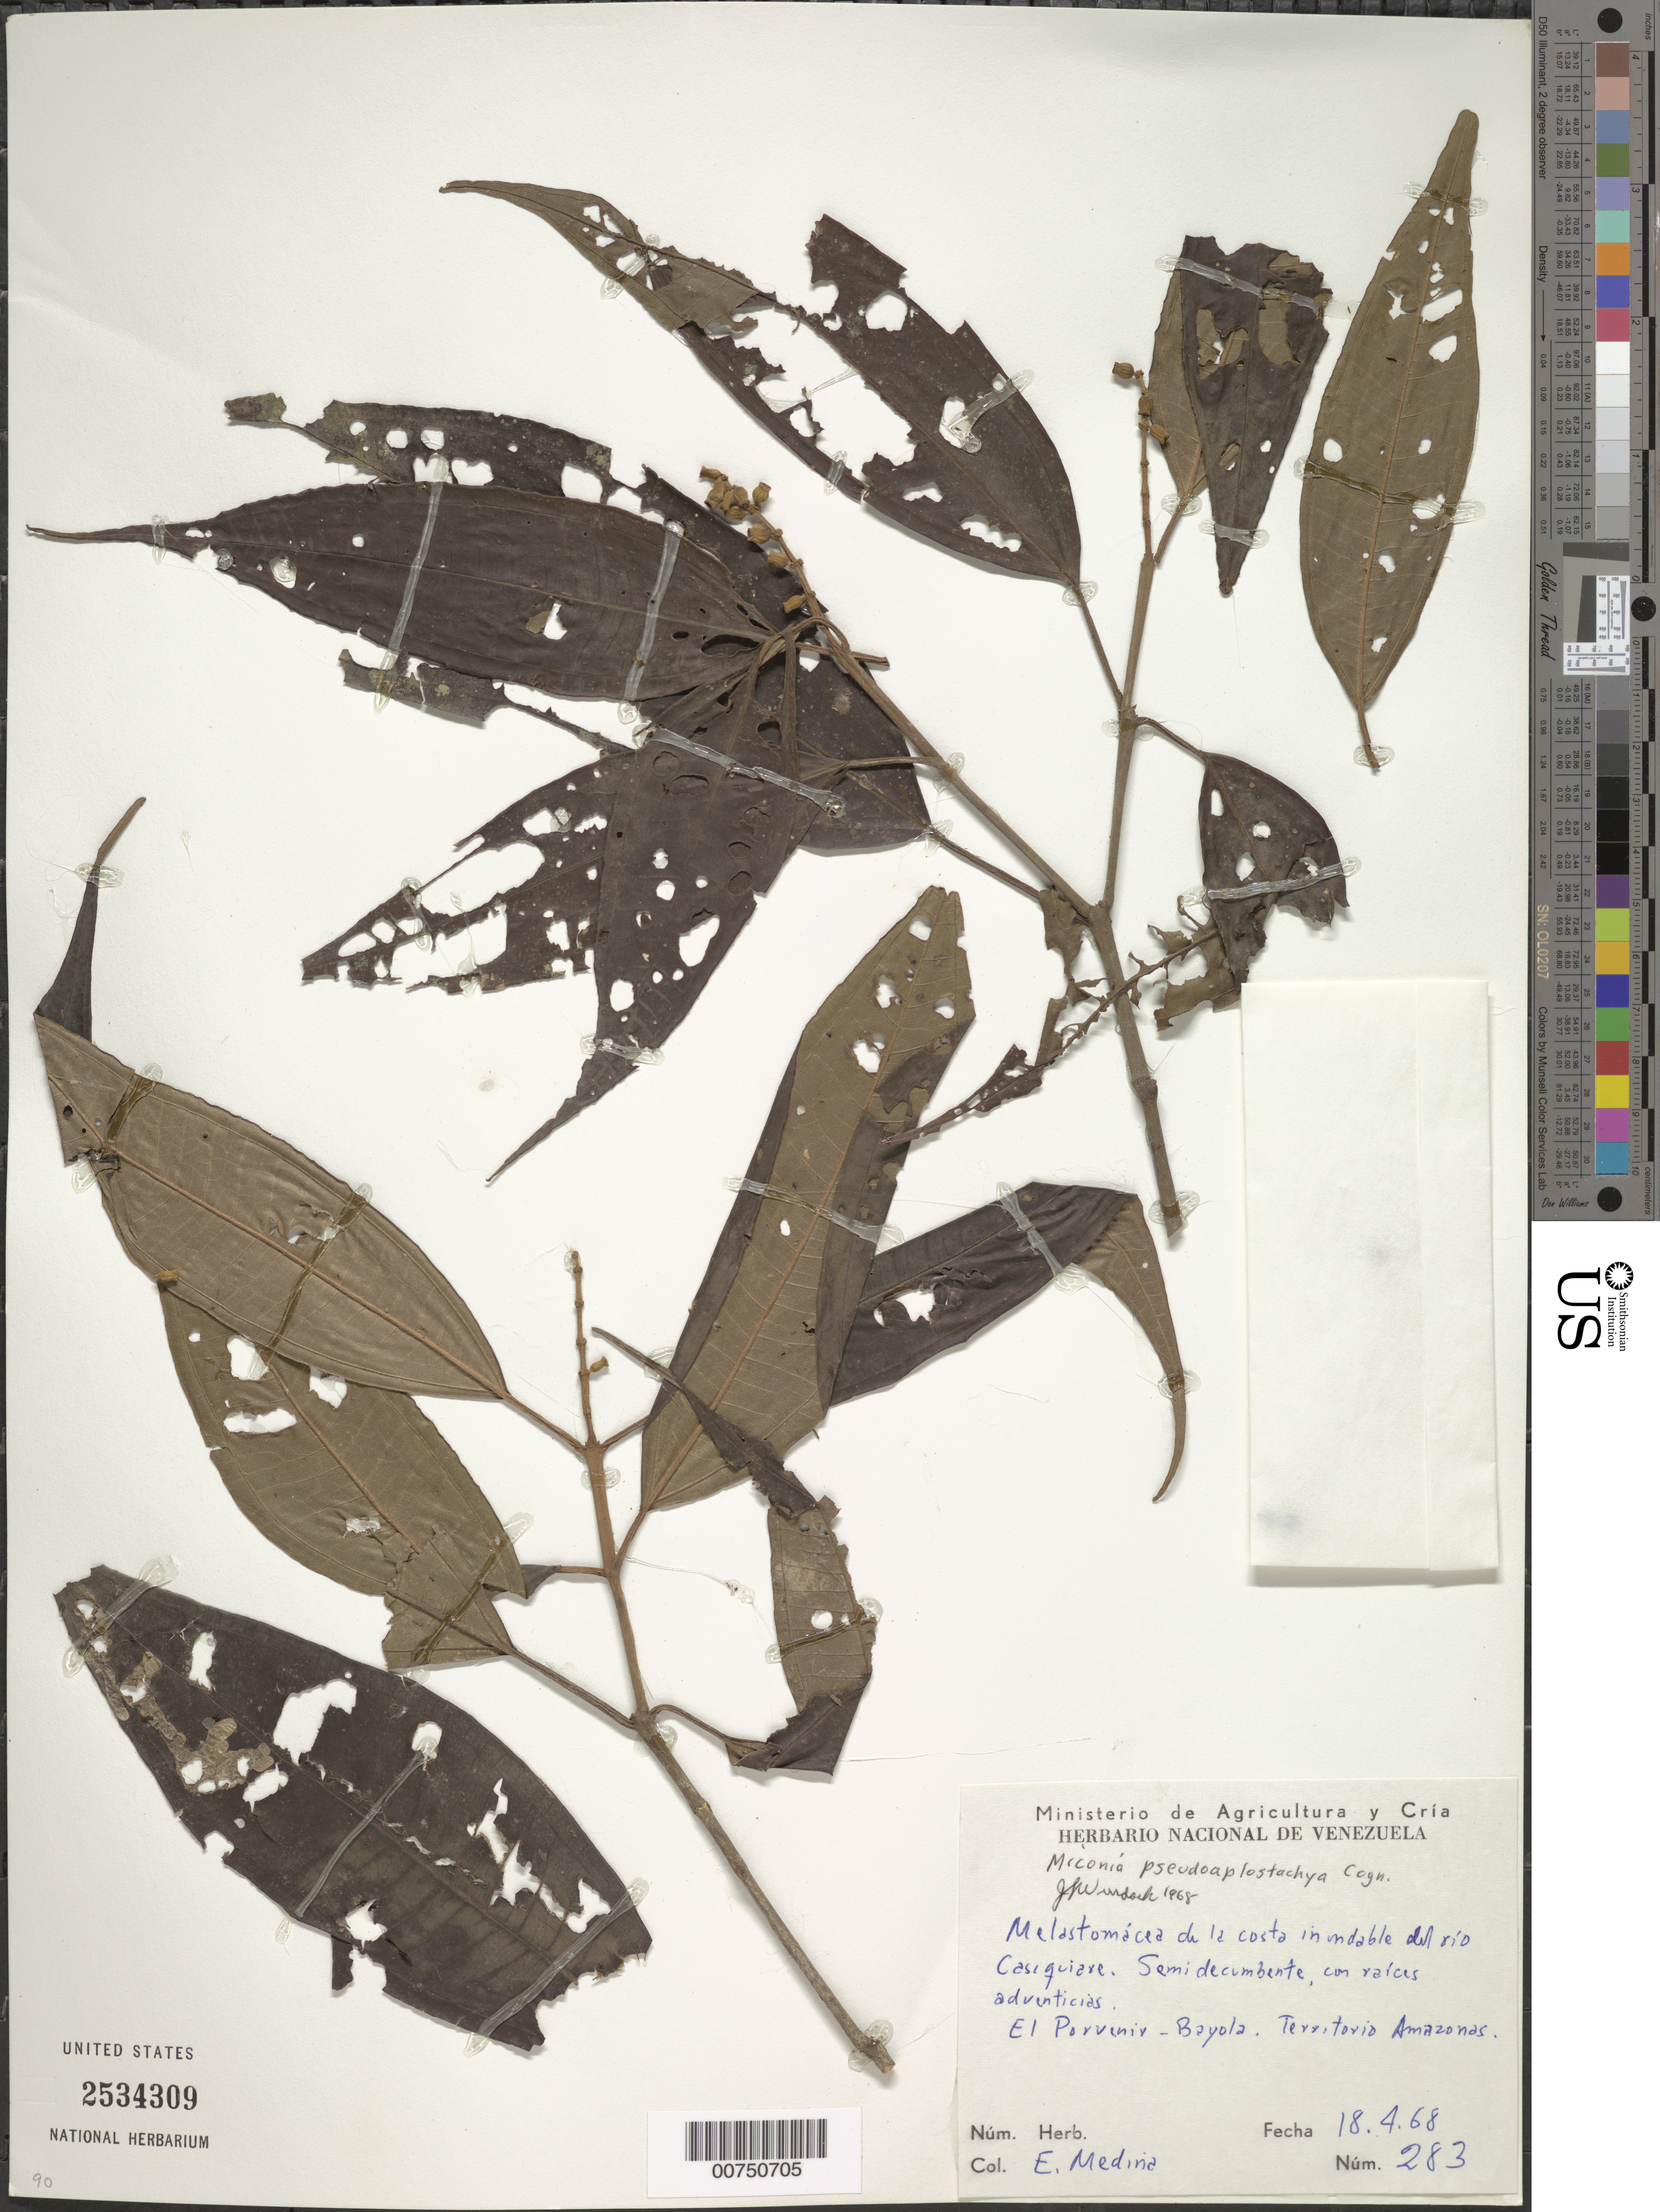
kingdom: Plantae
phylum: Tracheophyta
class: Magnoliopsida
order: Myrtales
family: Melastomataceae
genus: Miconia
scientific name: Miconia pseudoaplostachya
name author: Cogn.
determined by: Wurdack, John J., (US), US (UNITED STATES)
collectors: E. Medina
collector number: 283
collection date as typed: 18-Apr-68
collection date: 1968-04-18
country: Venezuela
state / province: Amazonas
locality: Río Casiquiare, Bayula - El Porvenir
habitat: Costa inundable del rio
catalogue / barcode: US 2534309